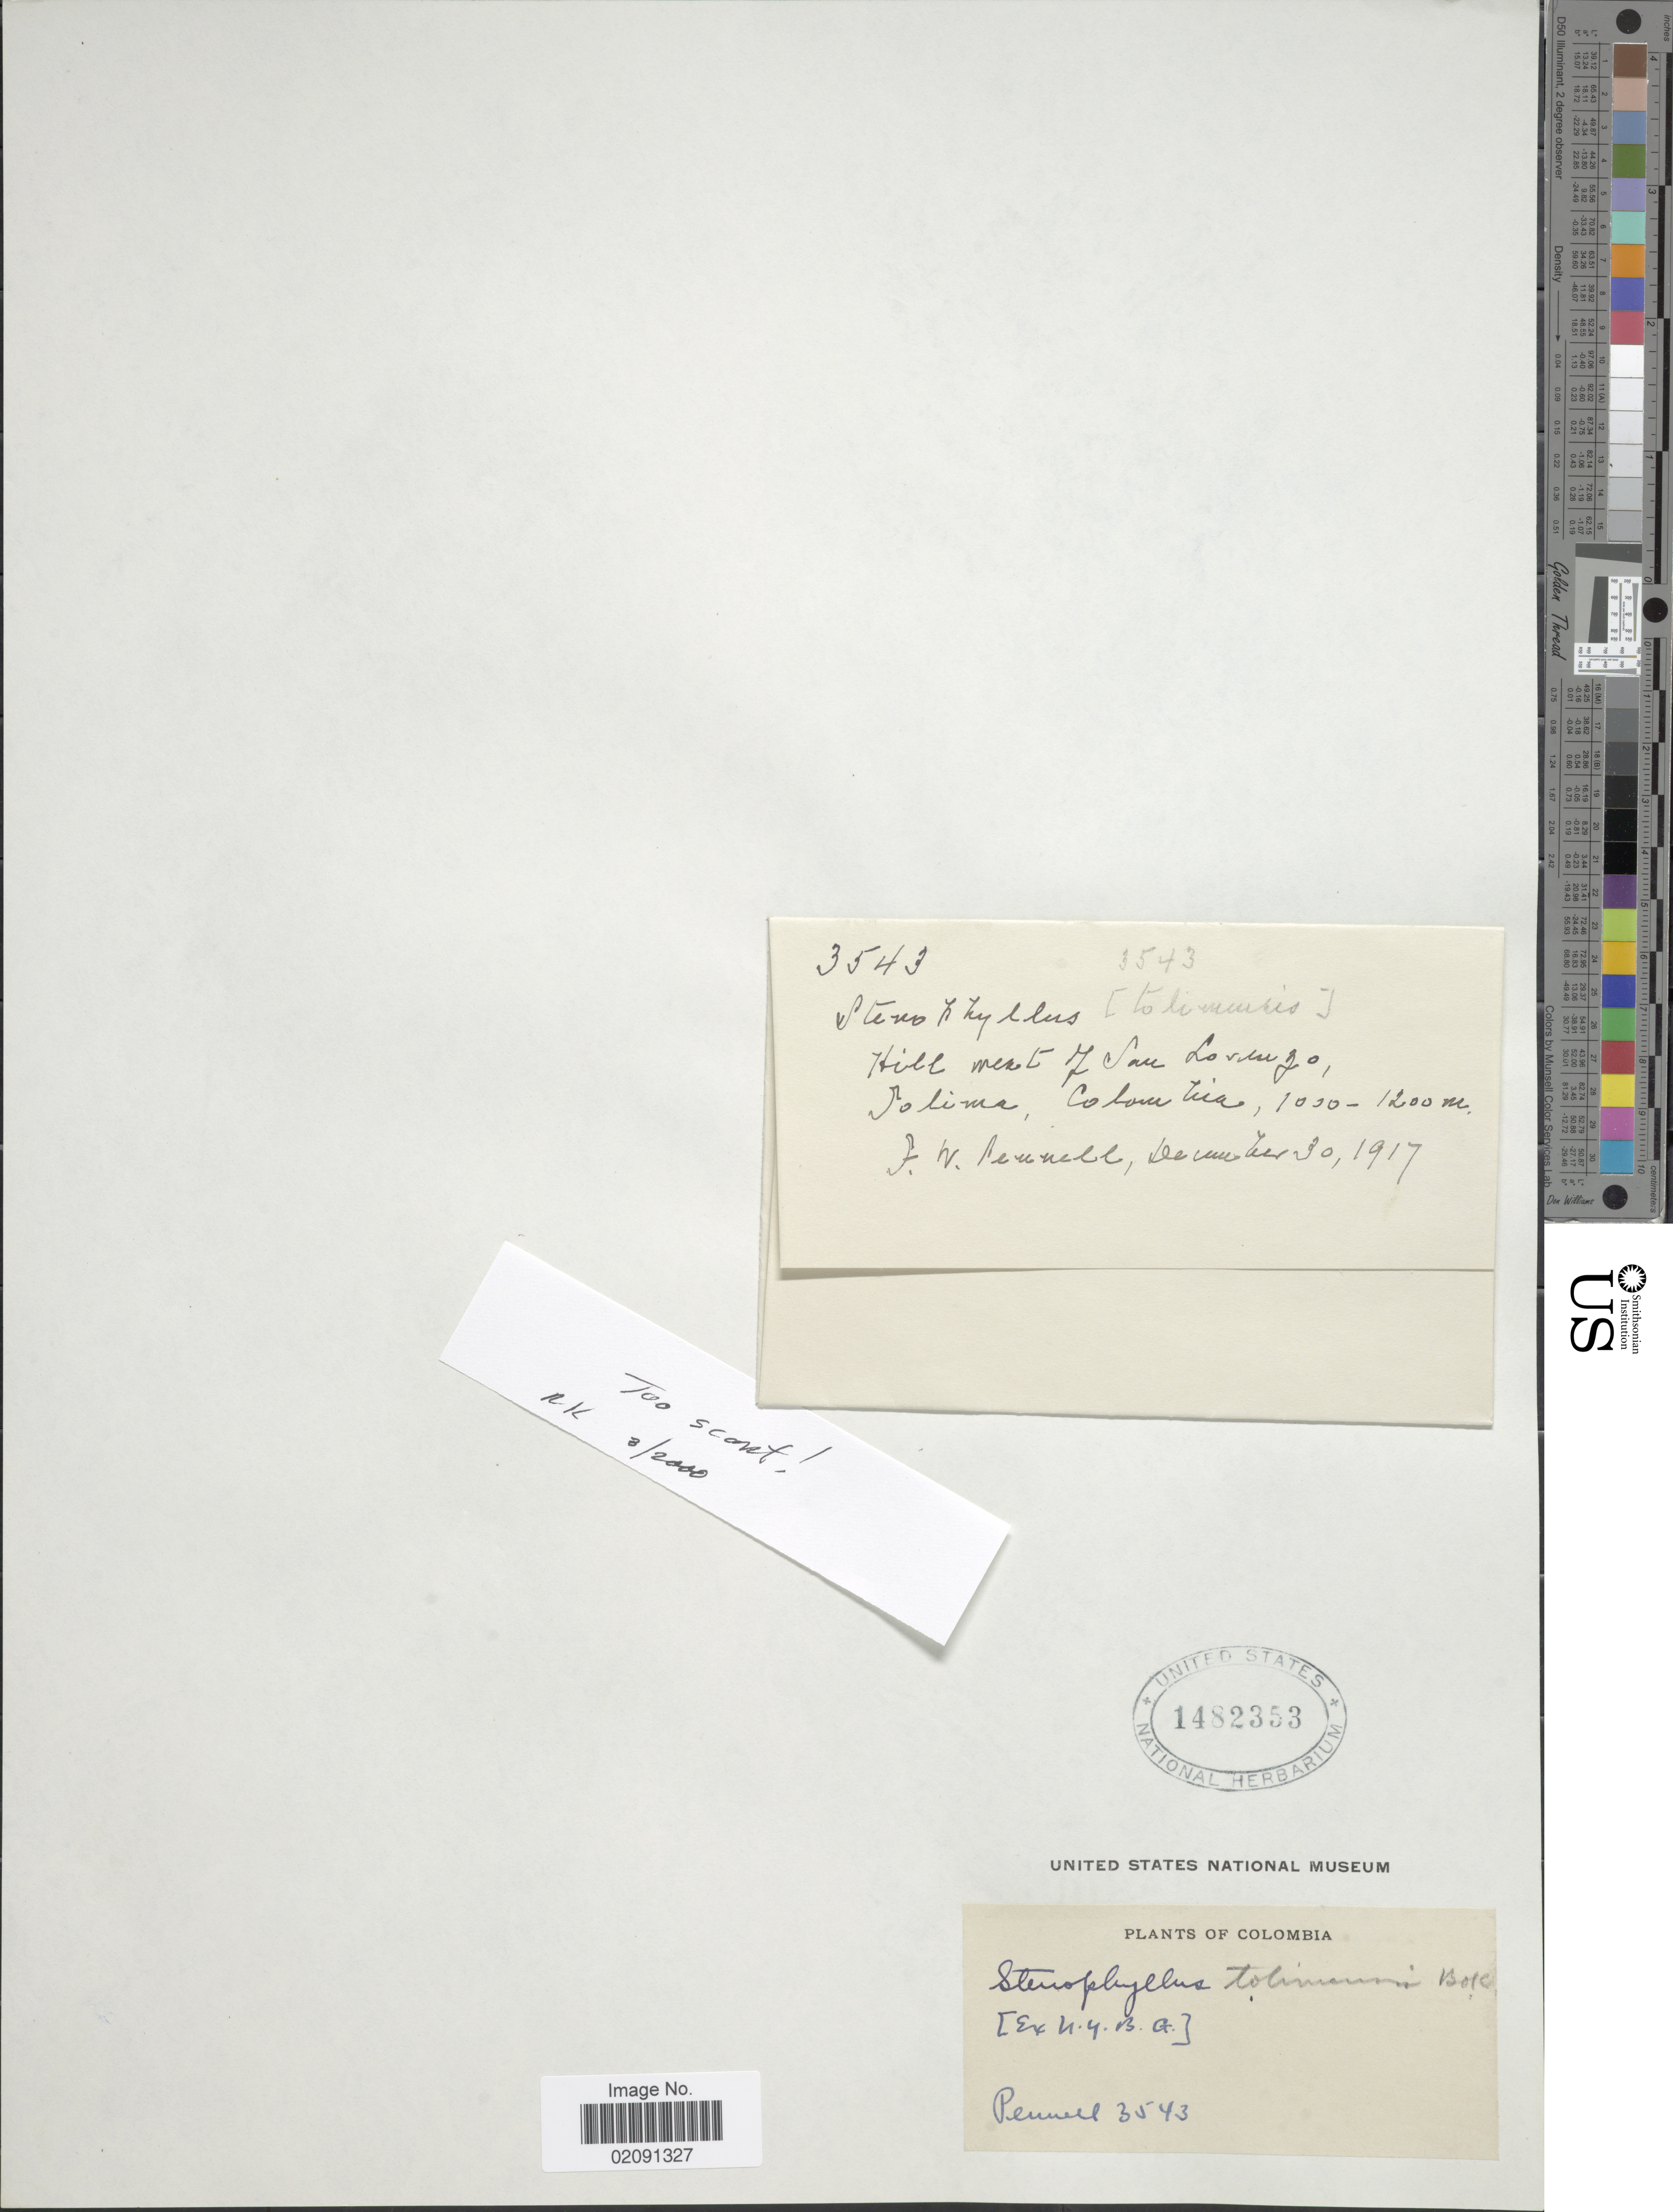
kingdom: Plantae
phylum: Tracheophyta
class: Liliopsida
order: Poales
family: Cyperaceae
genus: Bulbostylis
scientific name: Bulbostylis sp.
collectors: F. W. Pennell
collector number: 3543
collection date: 1917-12-30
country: Colombia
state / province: Tolima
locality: Hill west of San Lorenzo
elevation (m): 1000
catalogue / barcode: US 1482353